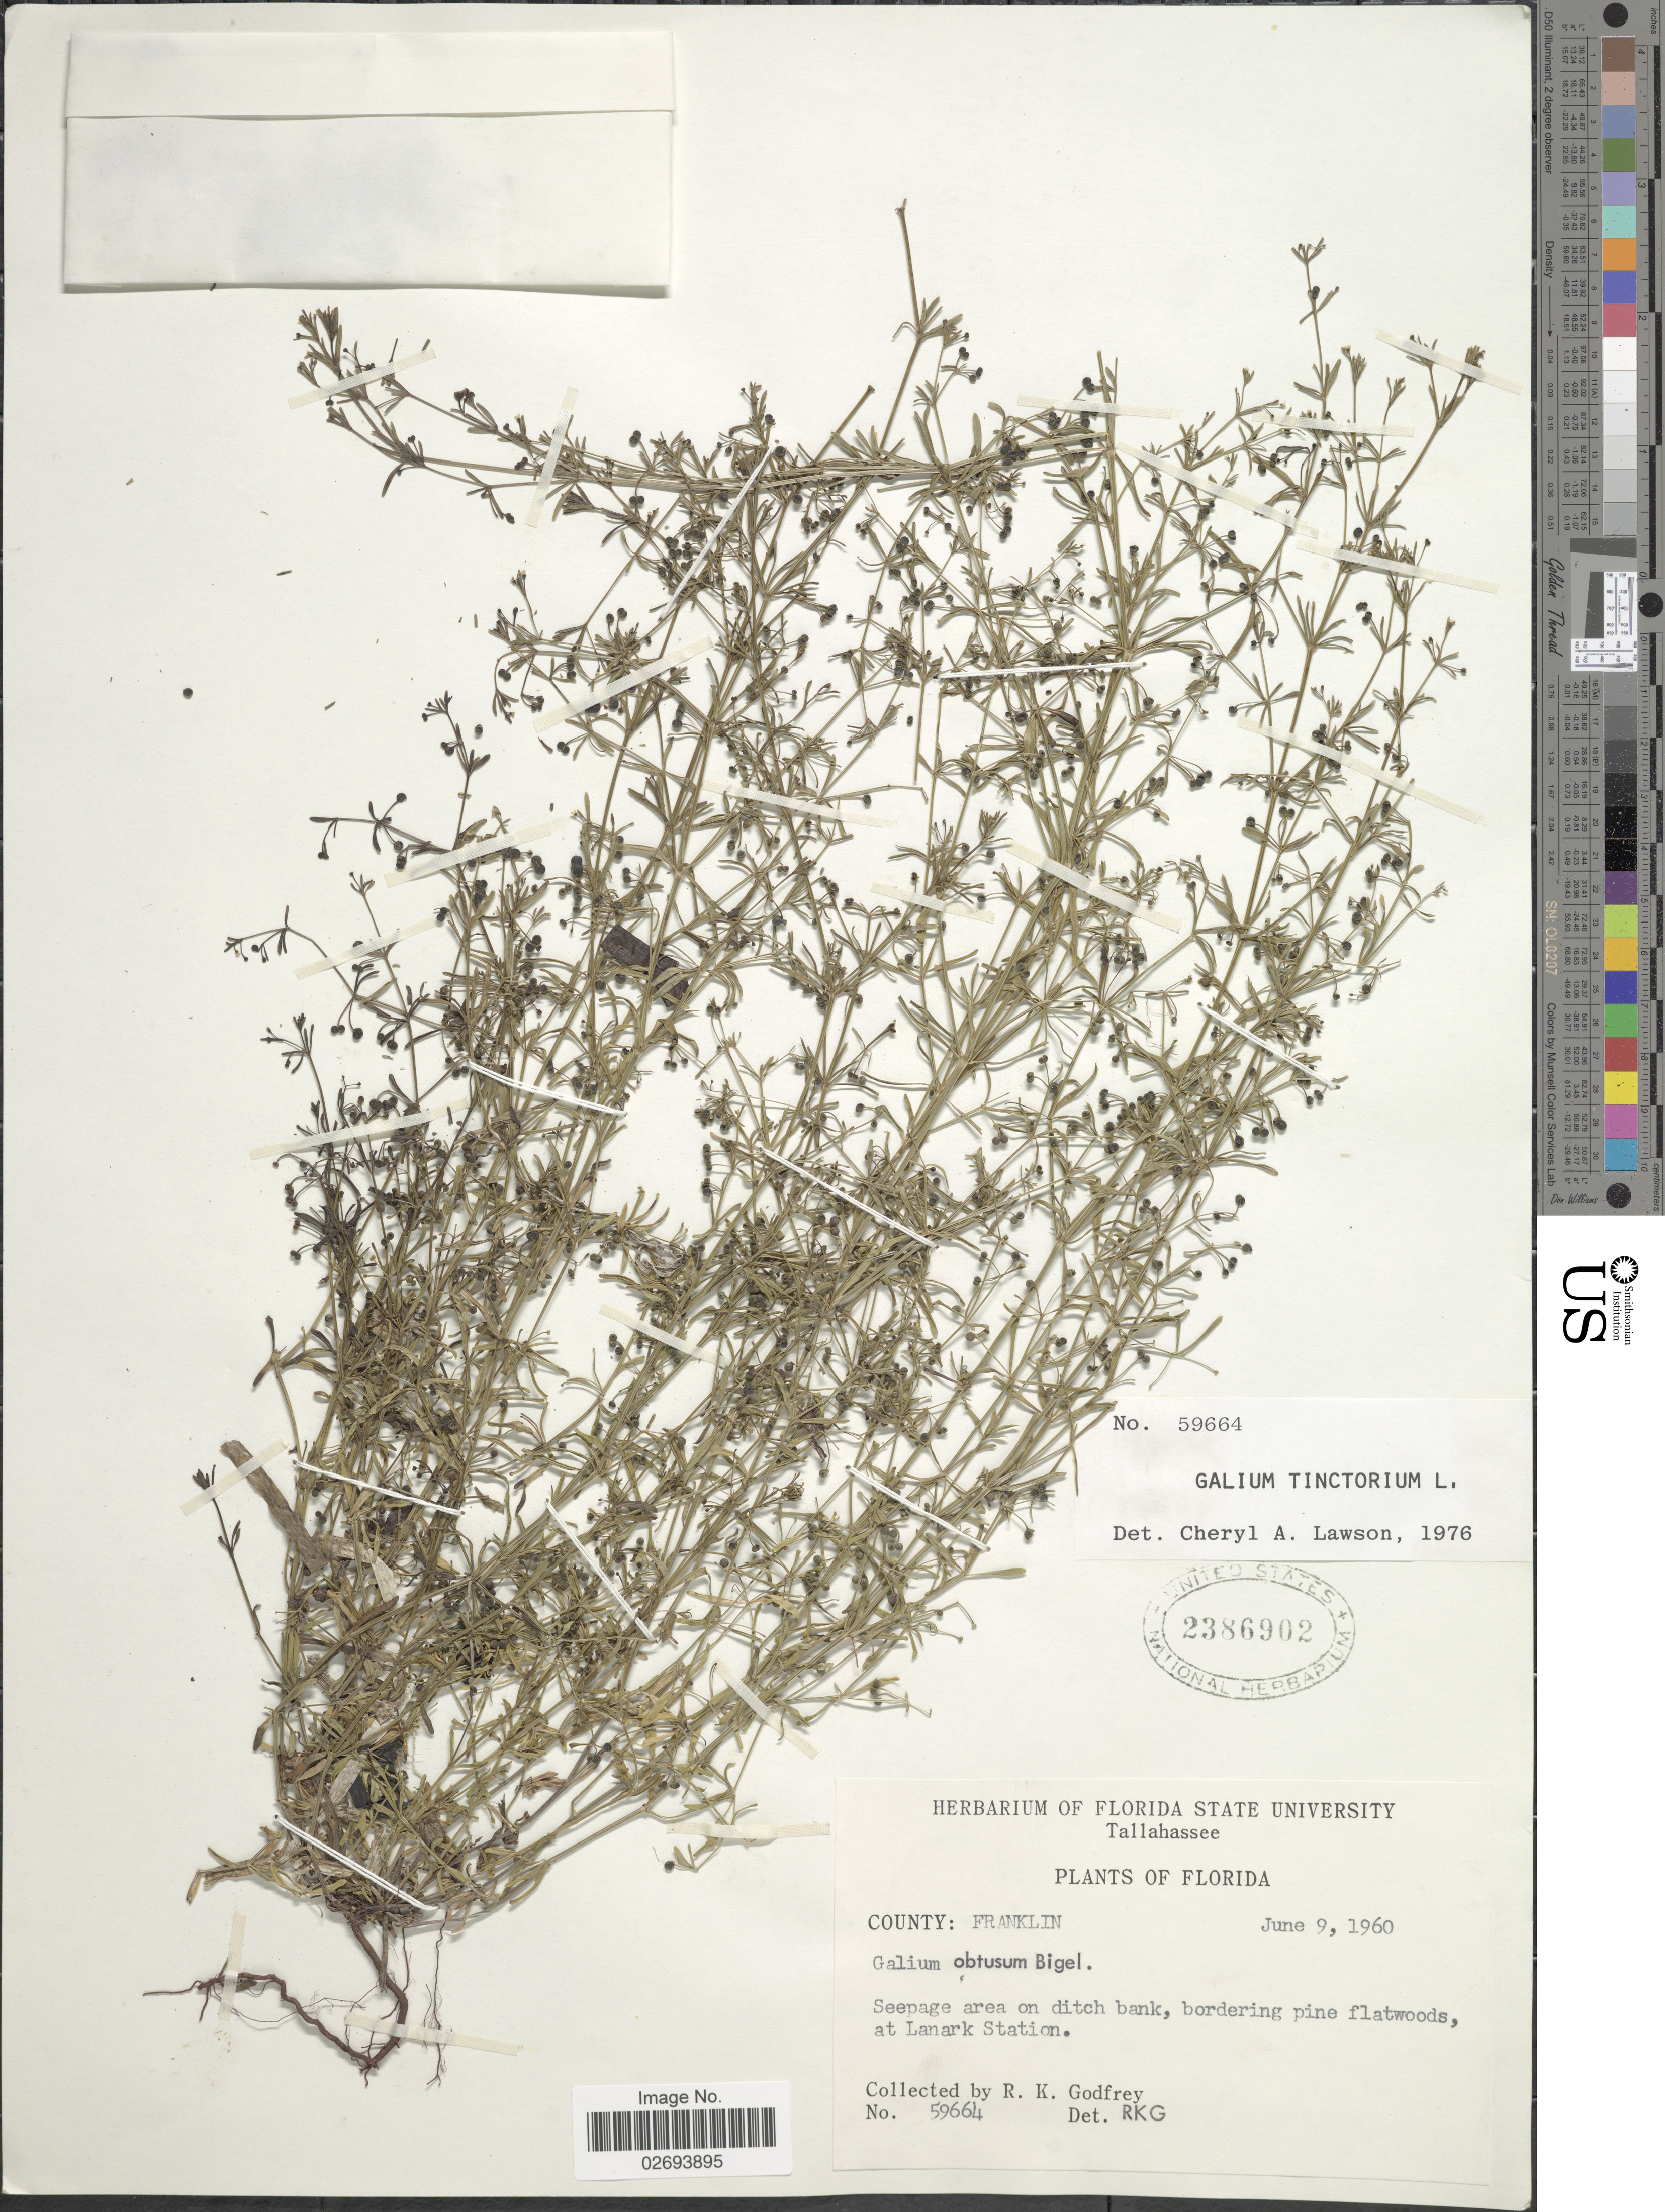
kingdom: Plantae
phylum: Tracheophyta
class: Magnoliopsida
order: Gentianales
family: Rubiaceae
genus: Galium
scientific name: Galium tinctorium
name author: (L.) Scop.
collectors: R. K. Godfrey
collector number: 59664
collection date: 1960-06-09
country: United States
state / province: Florida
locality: County: Franklin. Seepage area on ditch bank, bordering pine flatwoods, at Lanark Station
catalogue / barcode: US 2386902